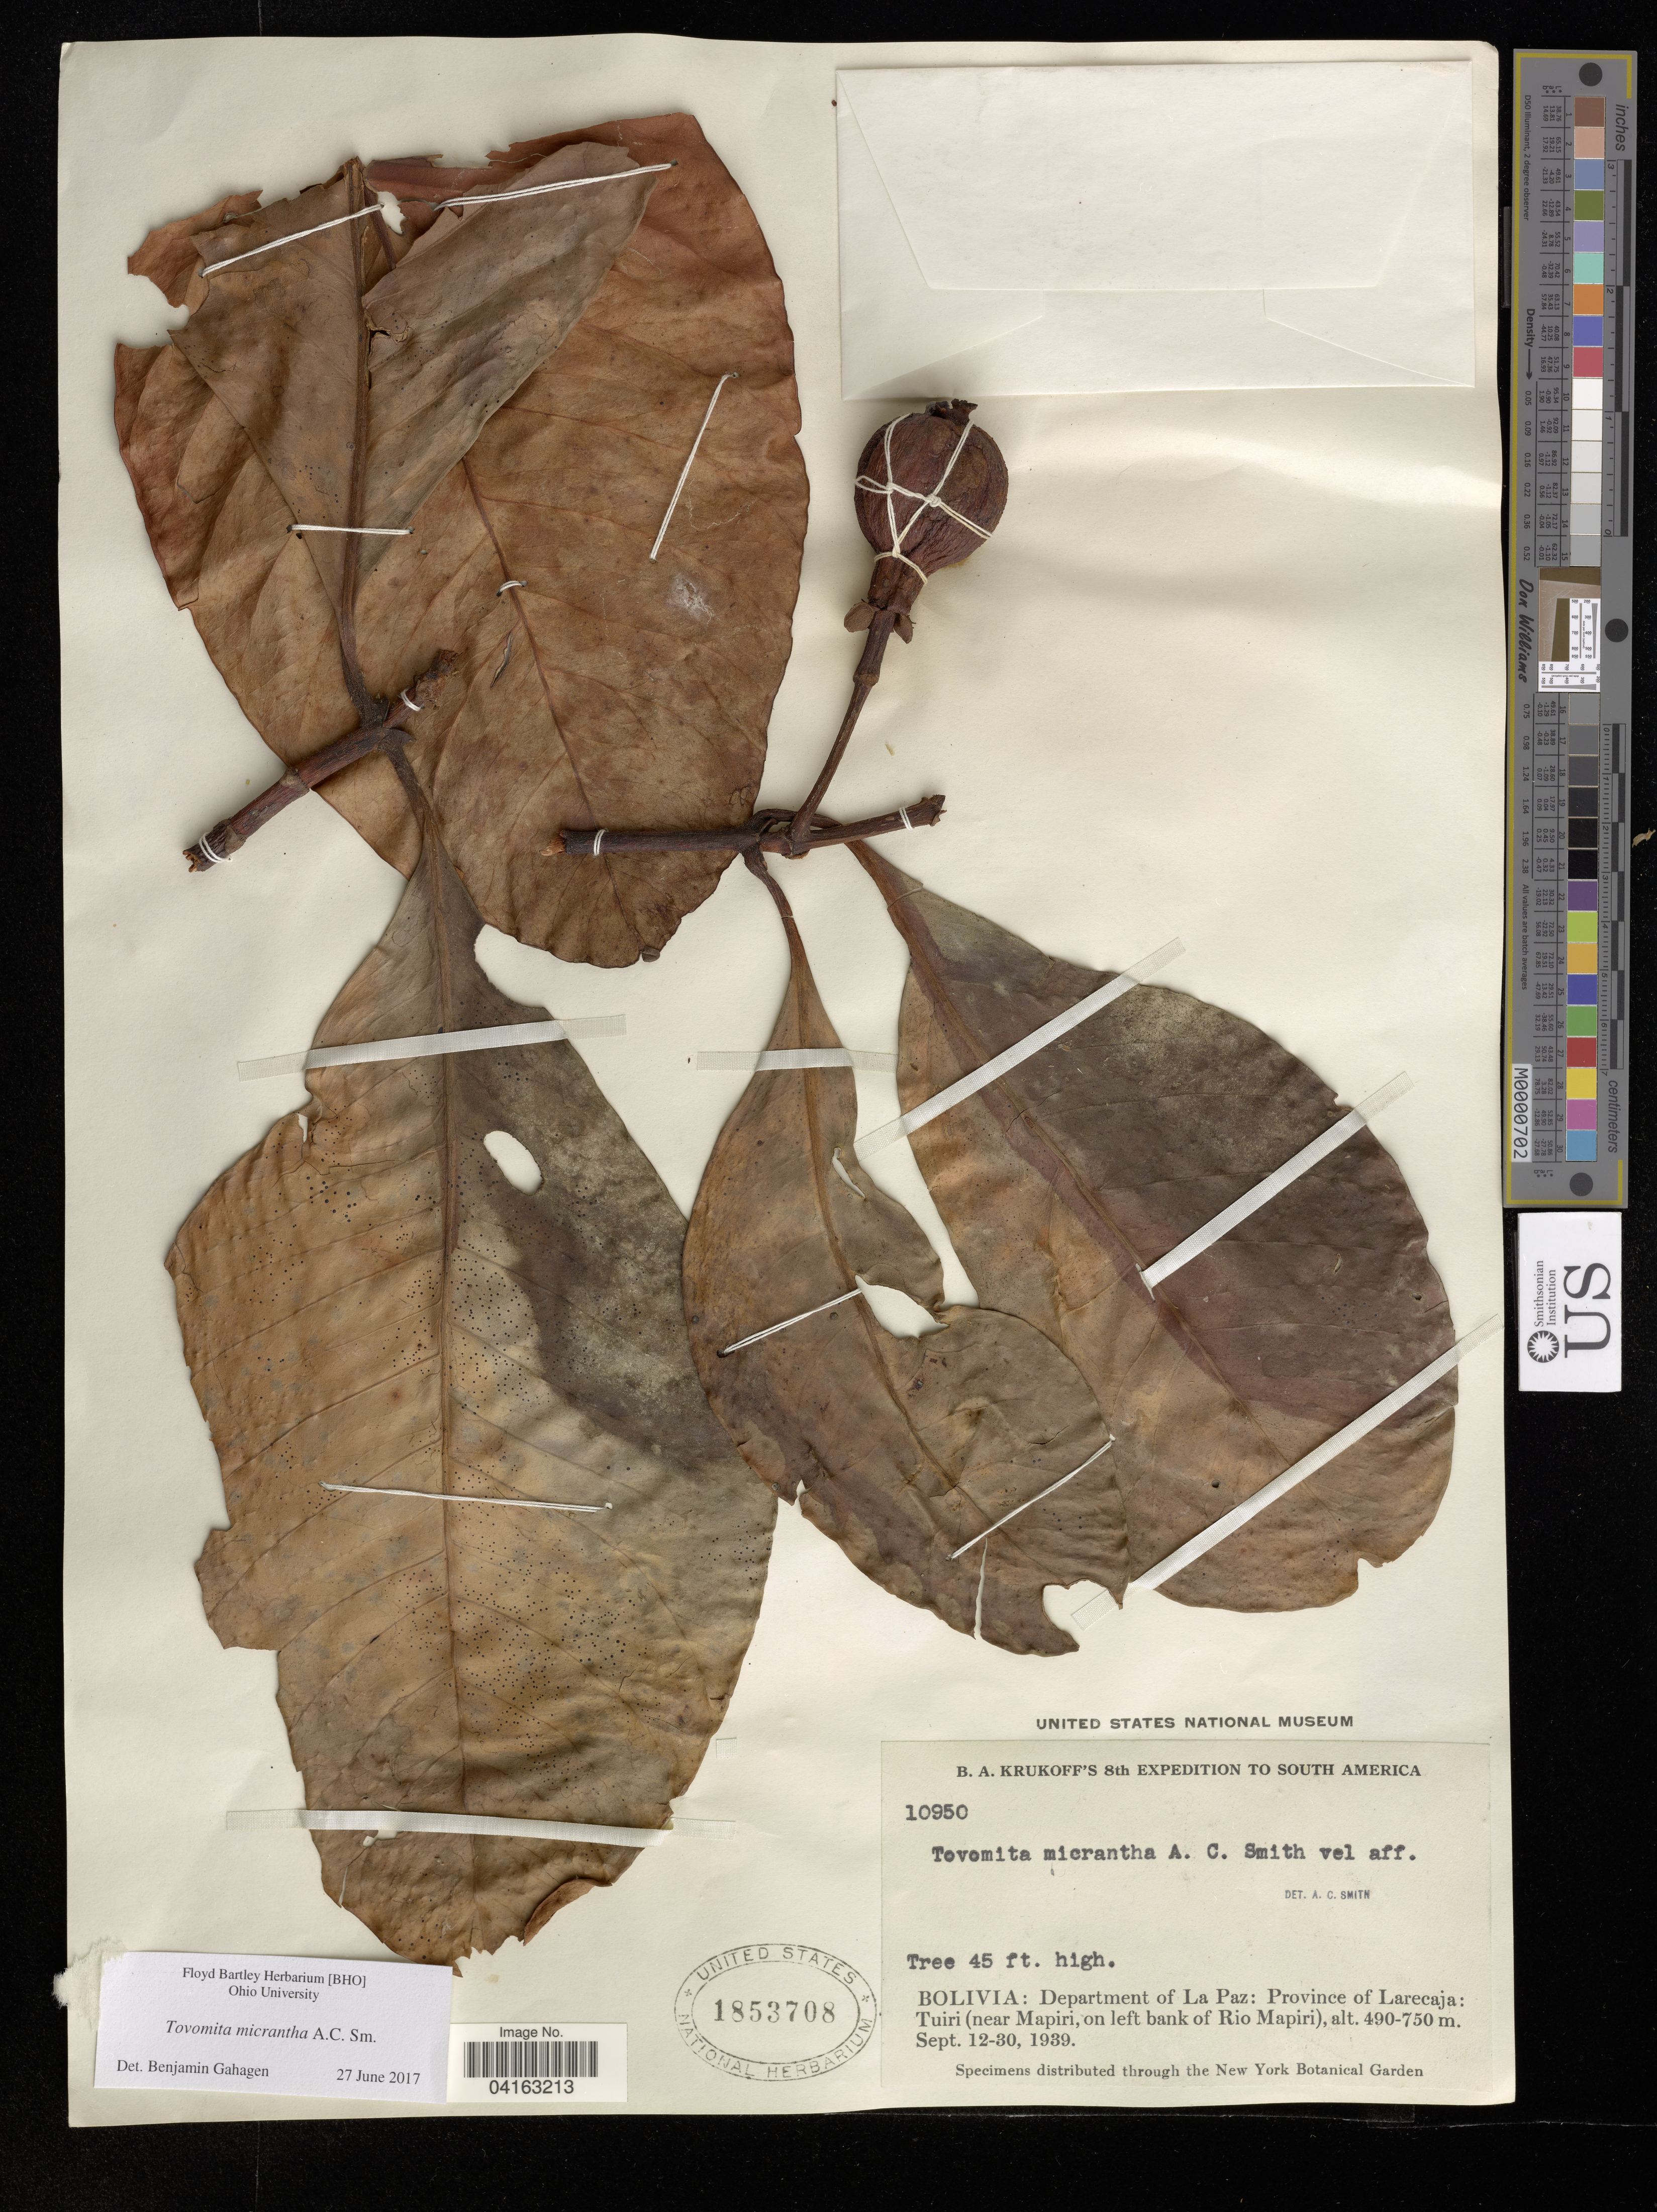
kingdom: Plantae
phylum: Tracheophyta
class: Magnoliopsida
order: Malpighiales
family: Clusiaceae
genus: Tovomita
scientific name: Tovomita micrantha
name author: A.C. Sm.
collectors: B. A. Krukoff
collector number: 10950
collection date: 1939-09-12/1939-09-30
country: Bolivia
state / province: La Paz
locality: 8th Expedition to South America. Department of La Paz: Province of Larecaja: Tuiri (near Mapiri, on left bank of Rio Mapiri).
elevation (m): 490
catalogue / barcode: US 1853708